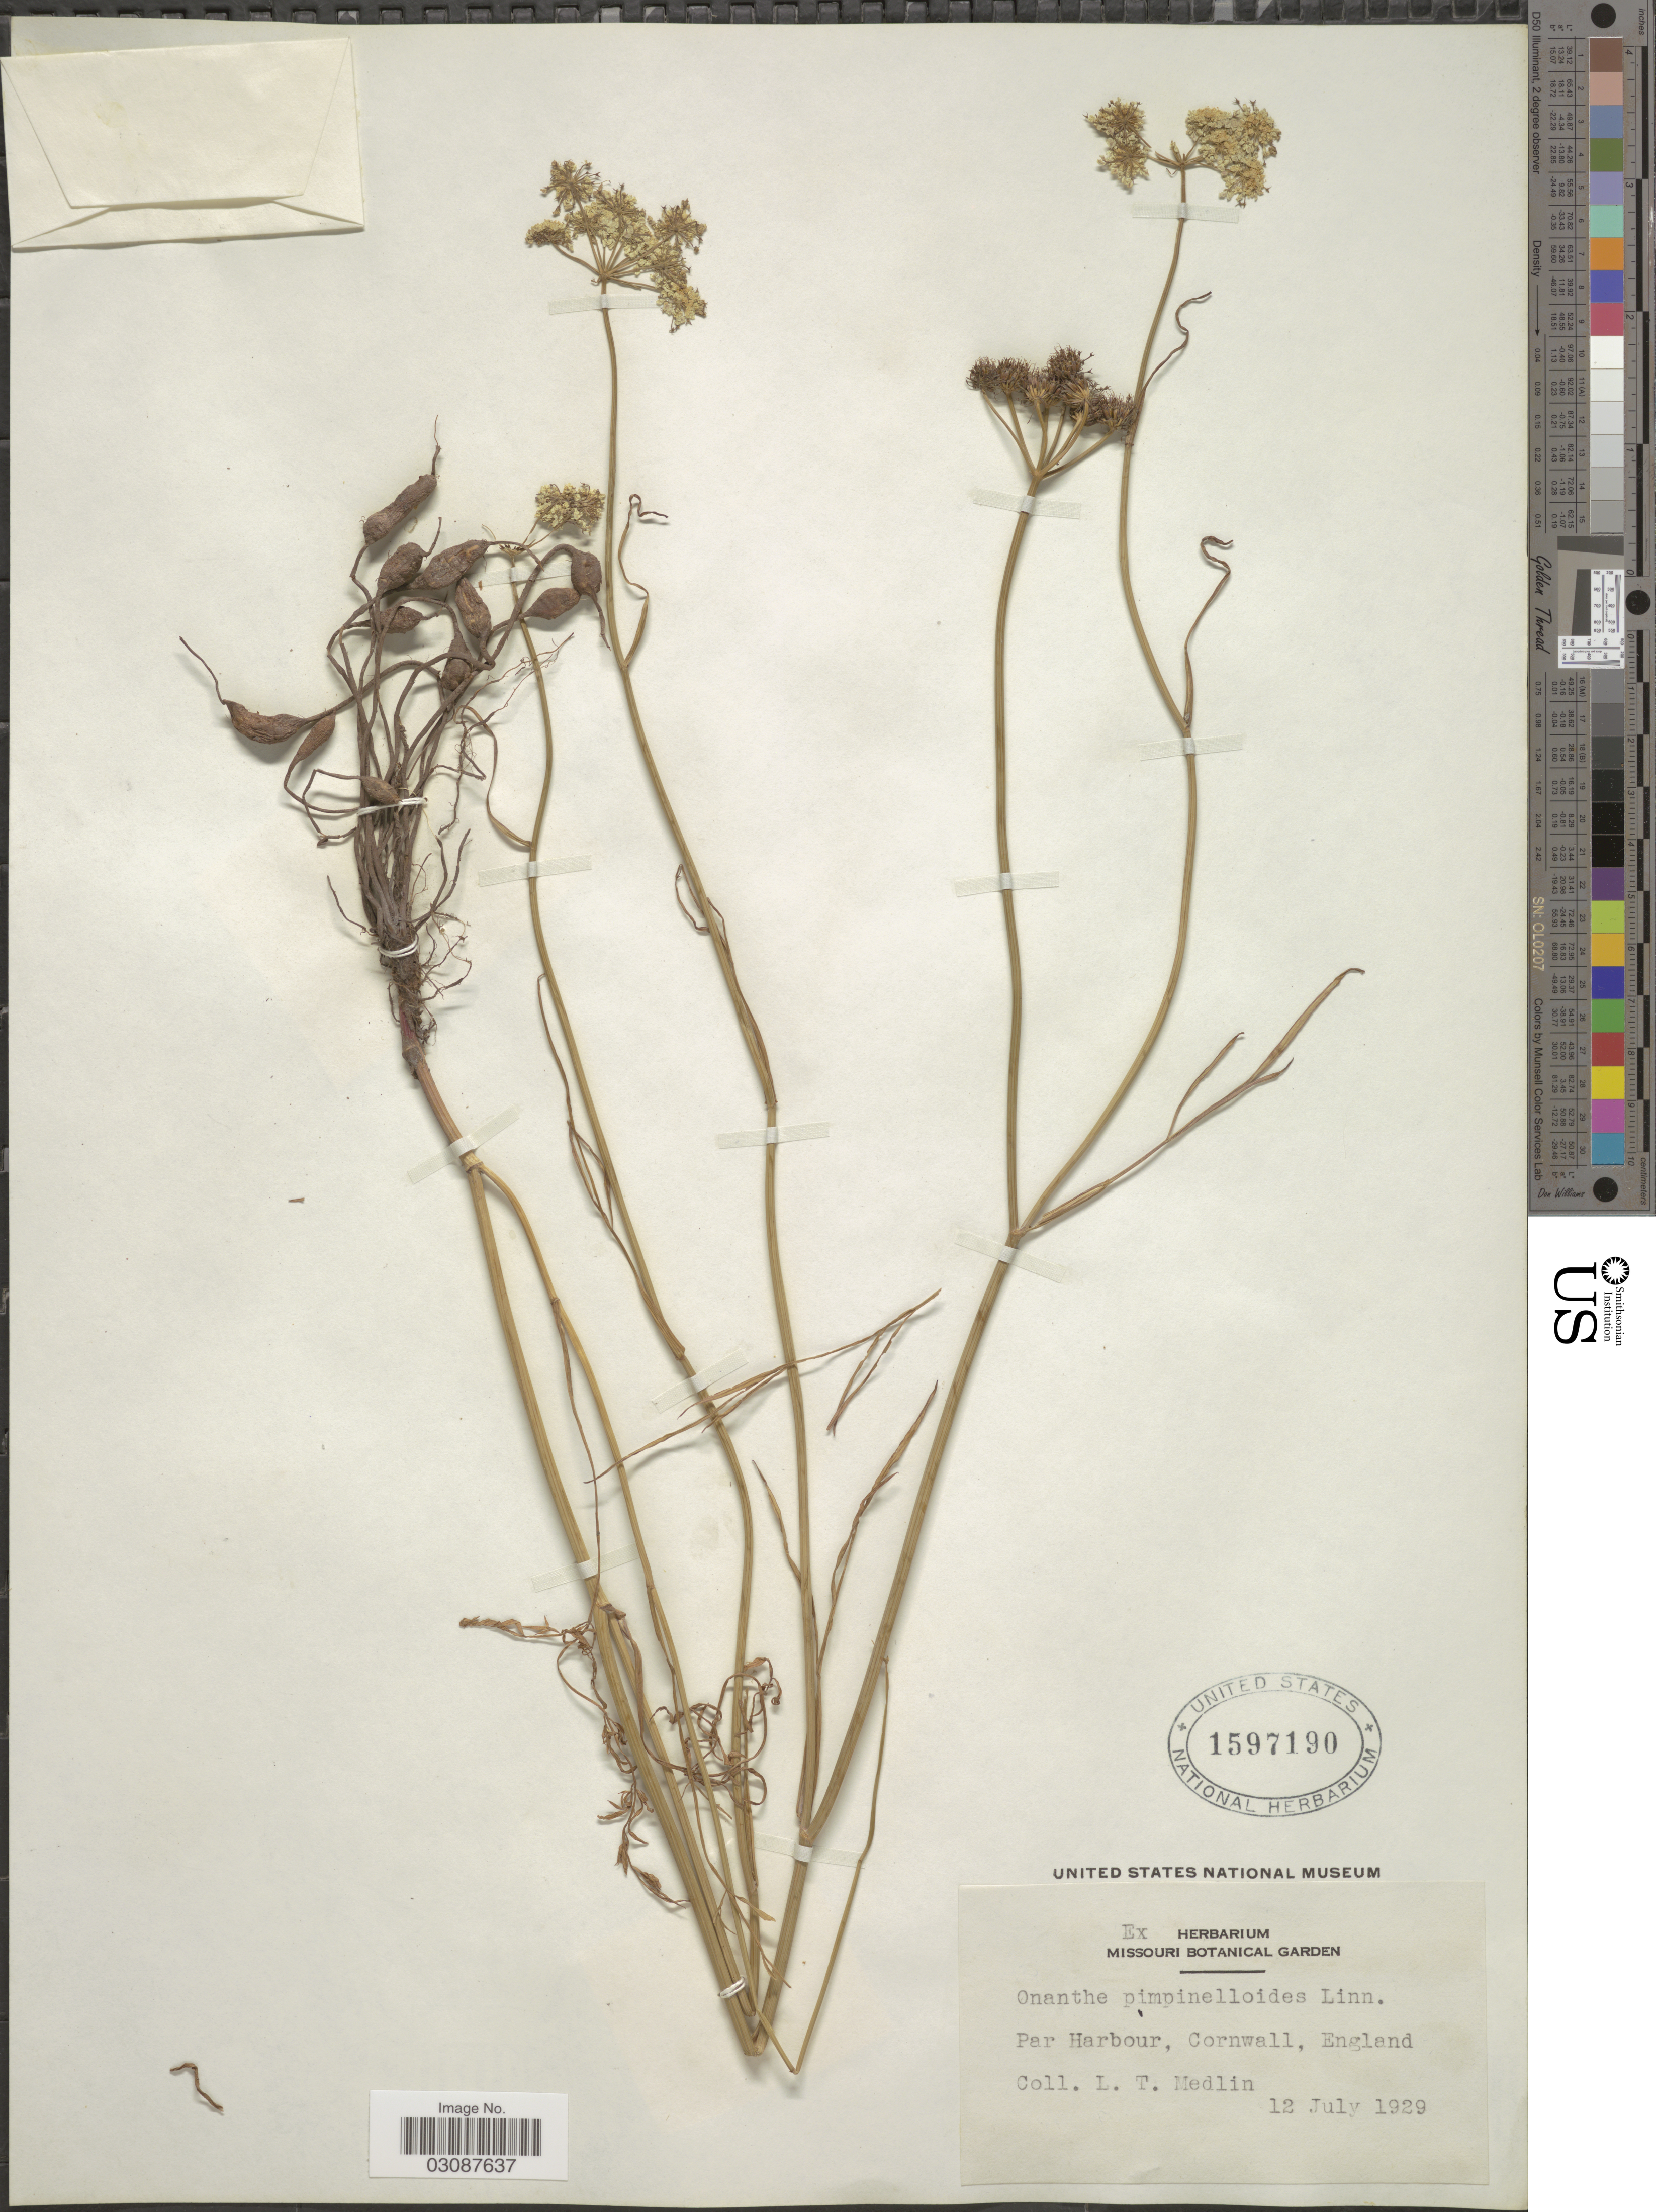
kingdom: Plantae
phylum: Tracheophyta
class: Magnoliopsida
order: Apiales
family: Apiaceae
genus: Oenanthe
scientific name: Oenanthe pimpinelloides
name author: L.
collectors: L. Medlin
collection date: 1929-07-12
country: United Kingdom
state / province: England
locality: Par Harbour, Cornwall.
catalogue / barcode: US 1597190